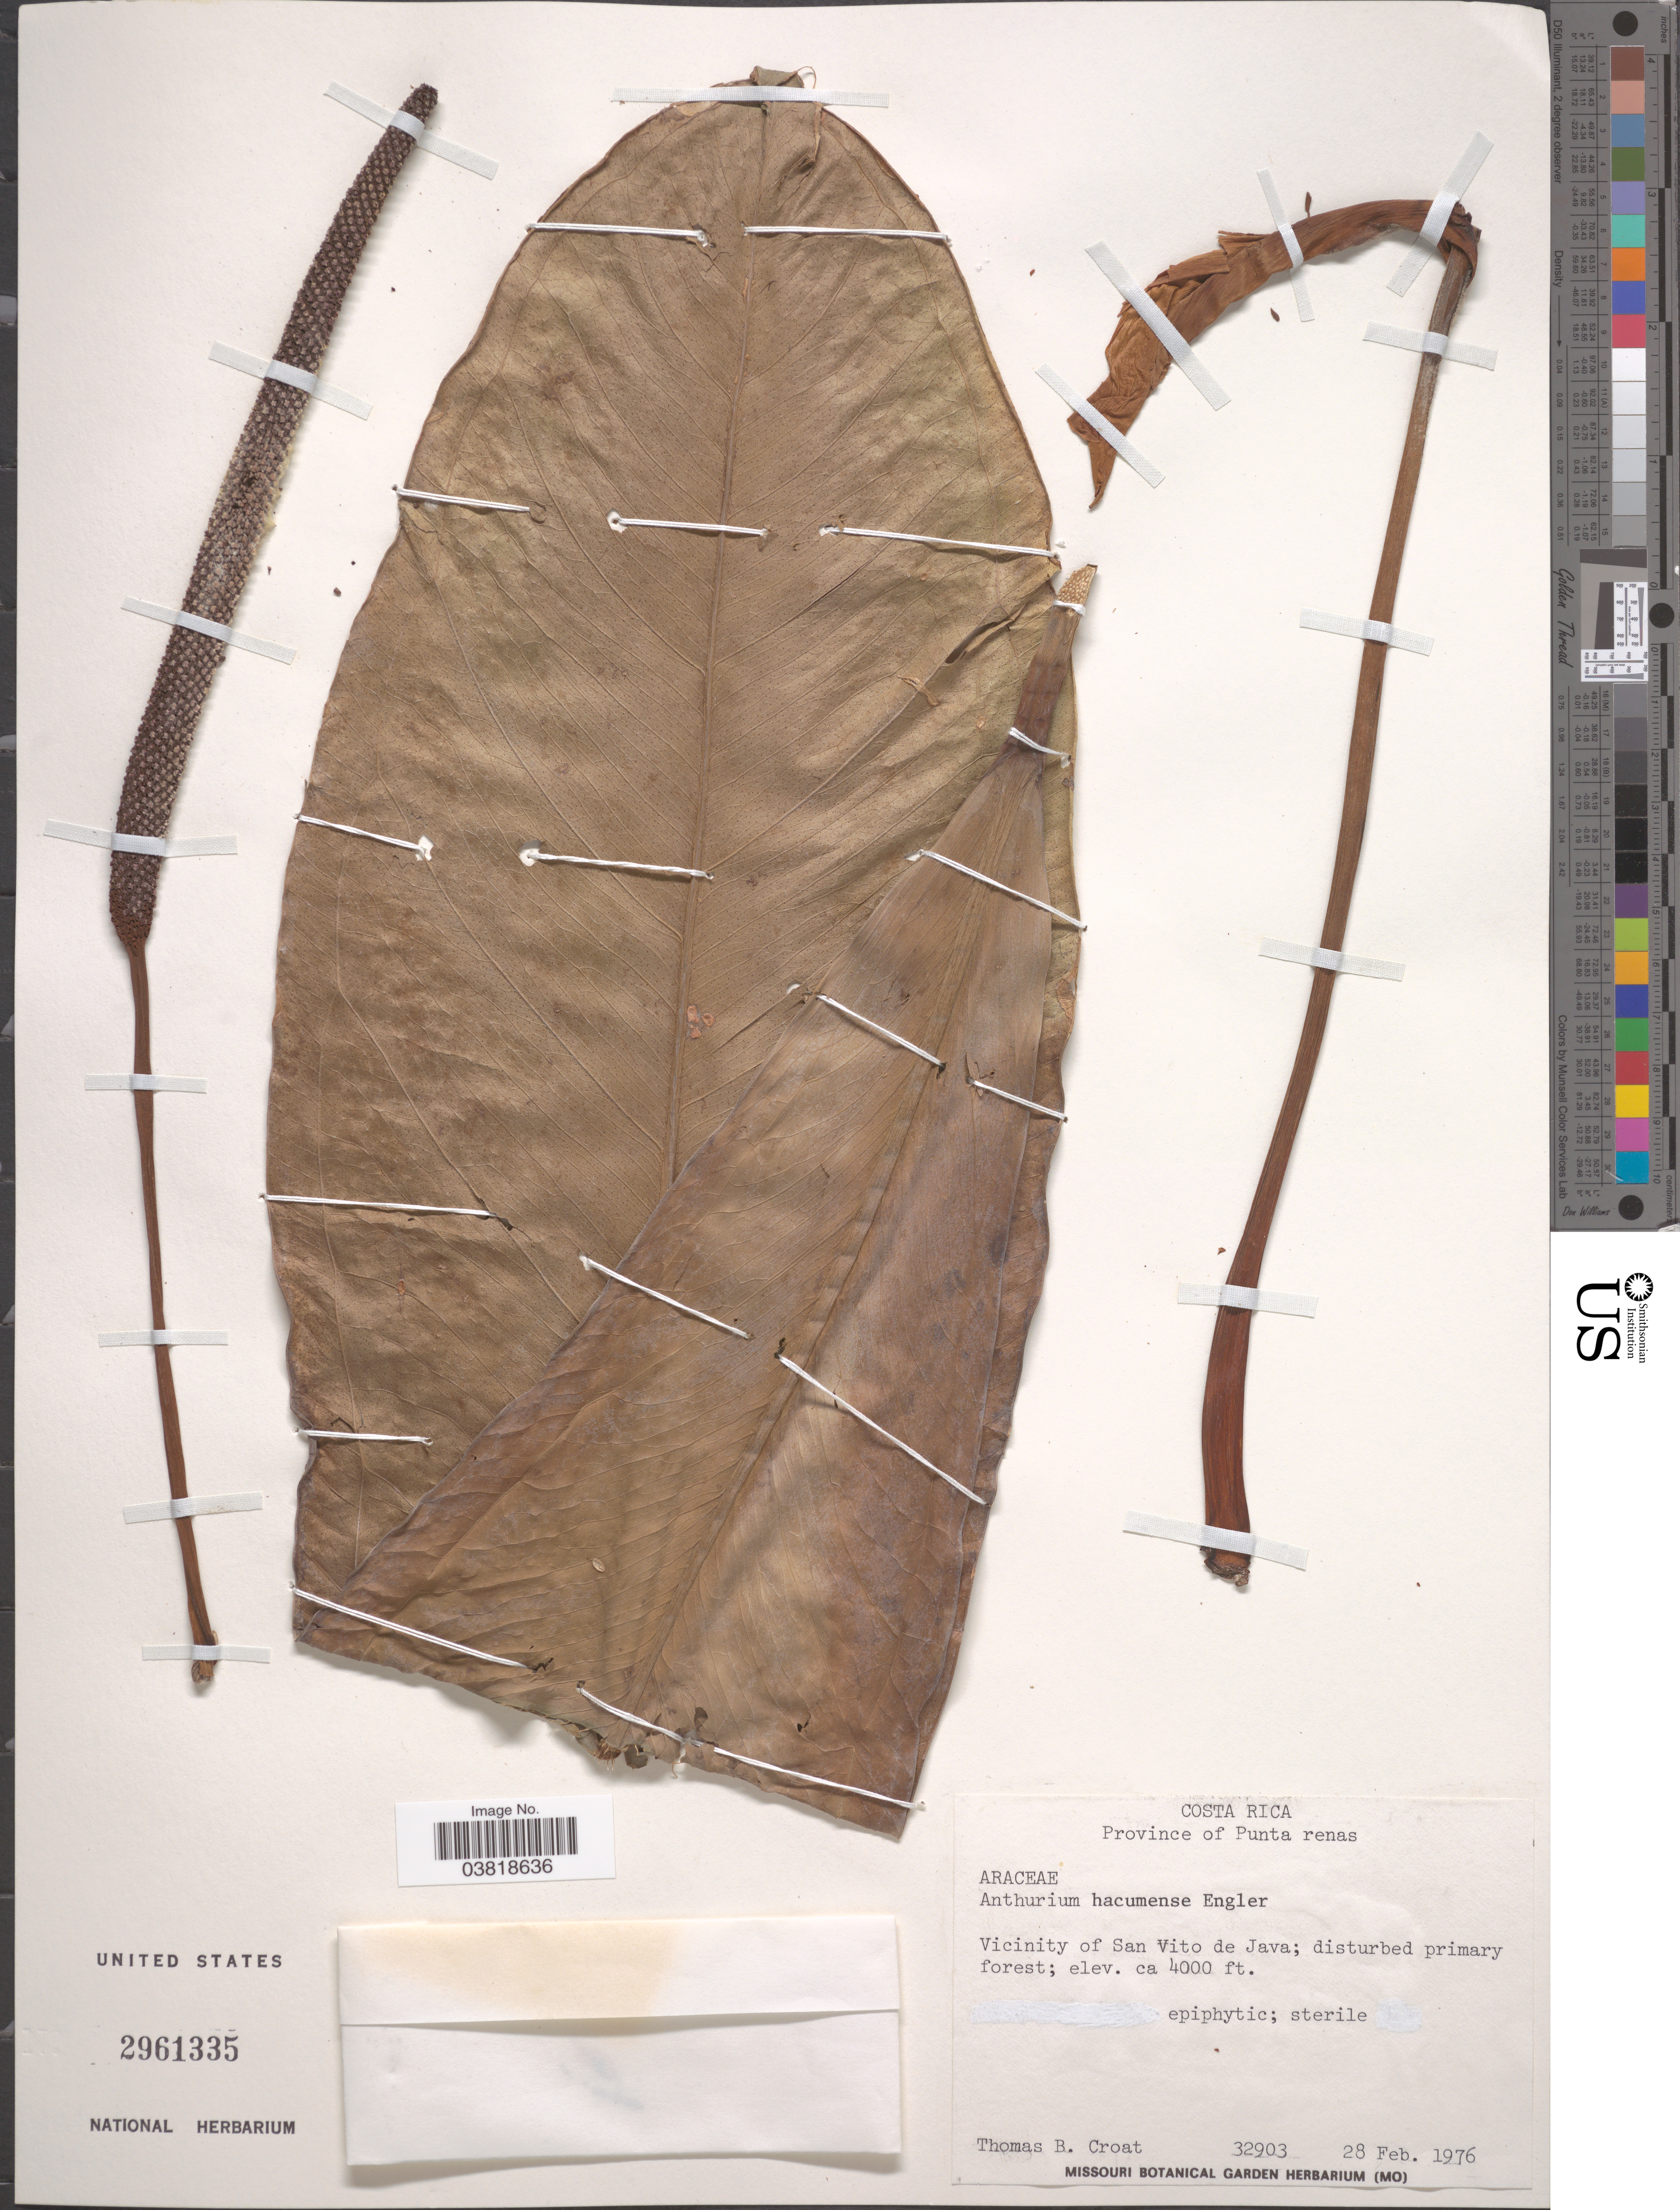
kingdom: Plantae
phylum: Tracheophyta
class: Liliopsida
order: Alismatales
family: Araceae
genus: Anthurium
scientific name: Anthurium hacumense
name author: Engl.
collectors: T. B. Croat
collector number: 32903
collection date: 1976-02-28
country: Costa Rica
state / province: Puntarenas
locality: Vicinity of San Vito de Java.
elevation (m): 1219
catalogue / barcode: US 2961335